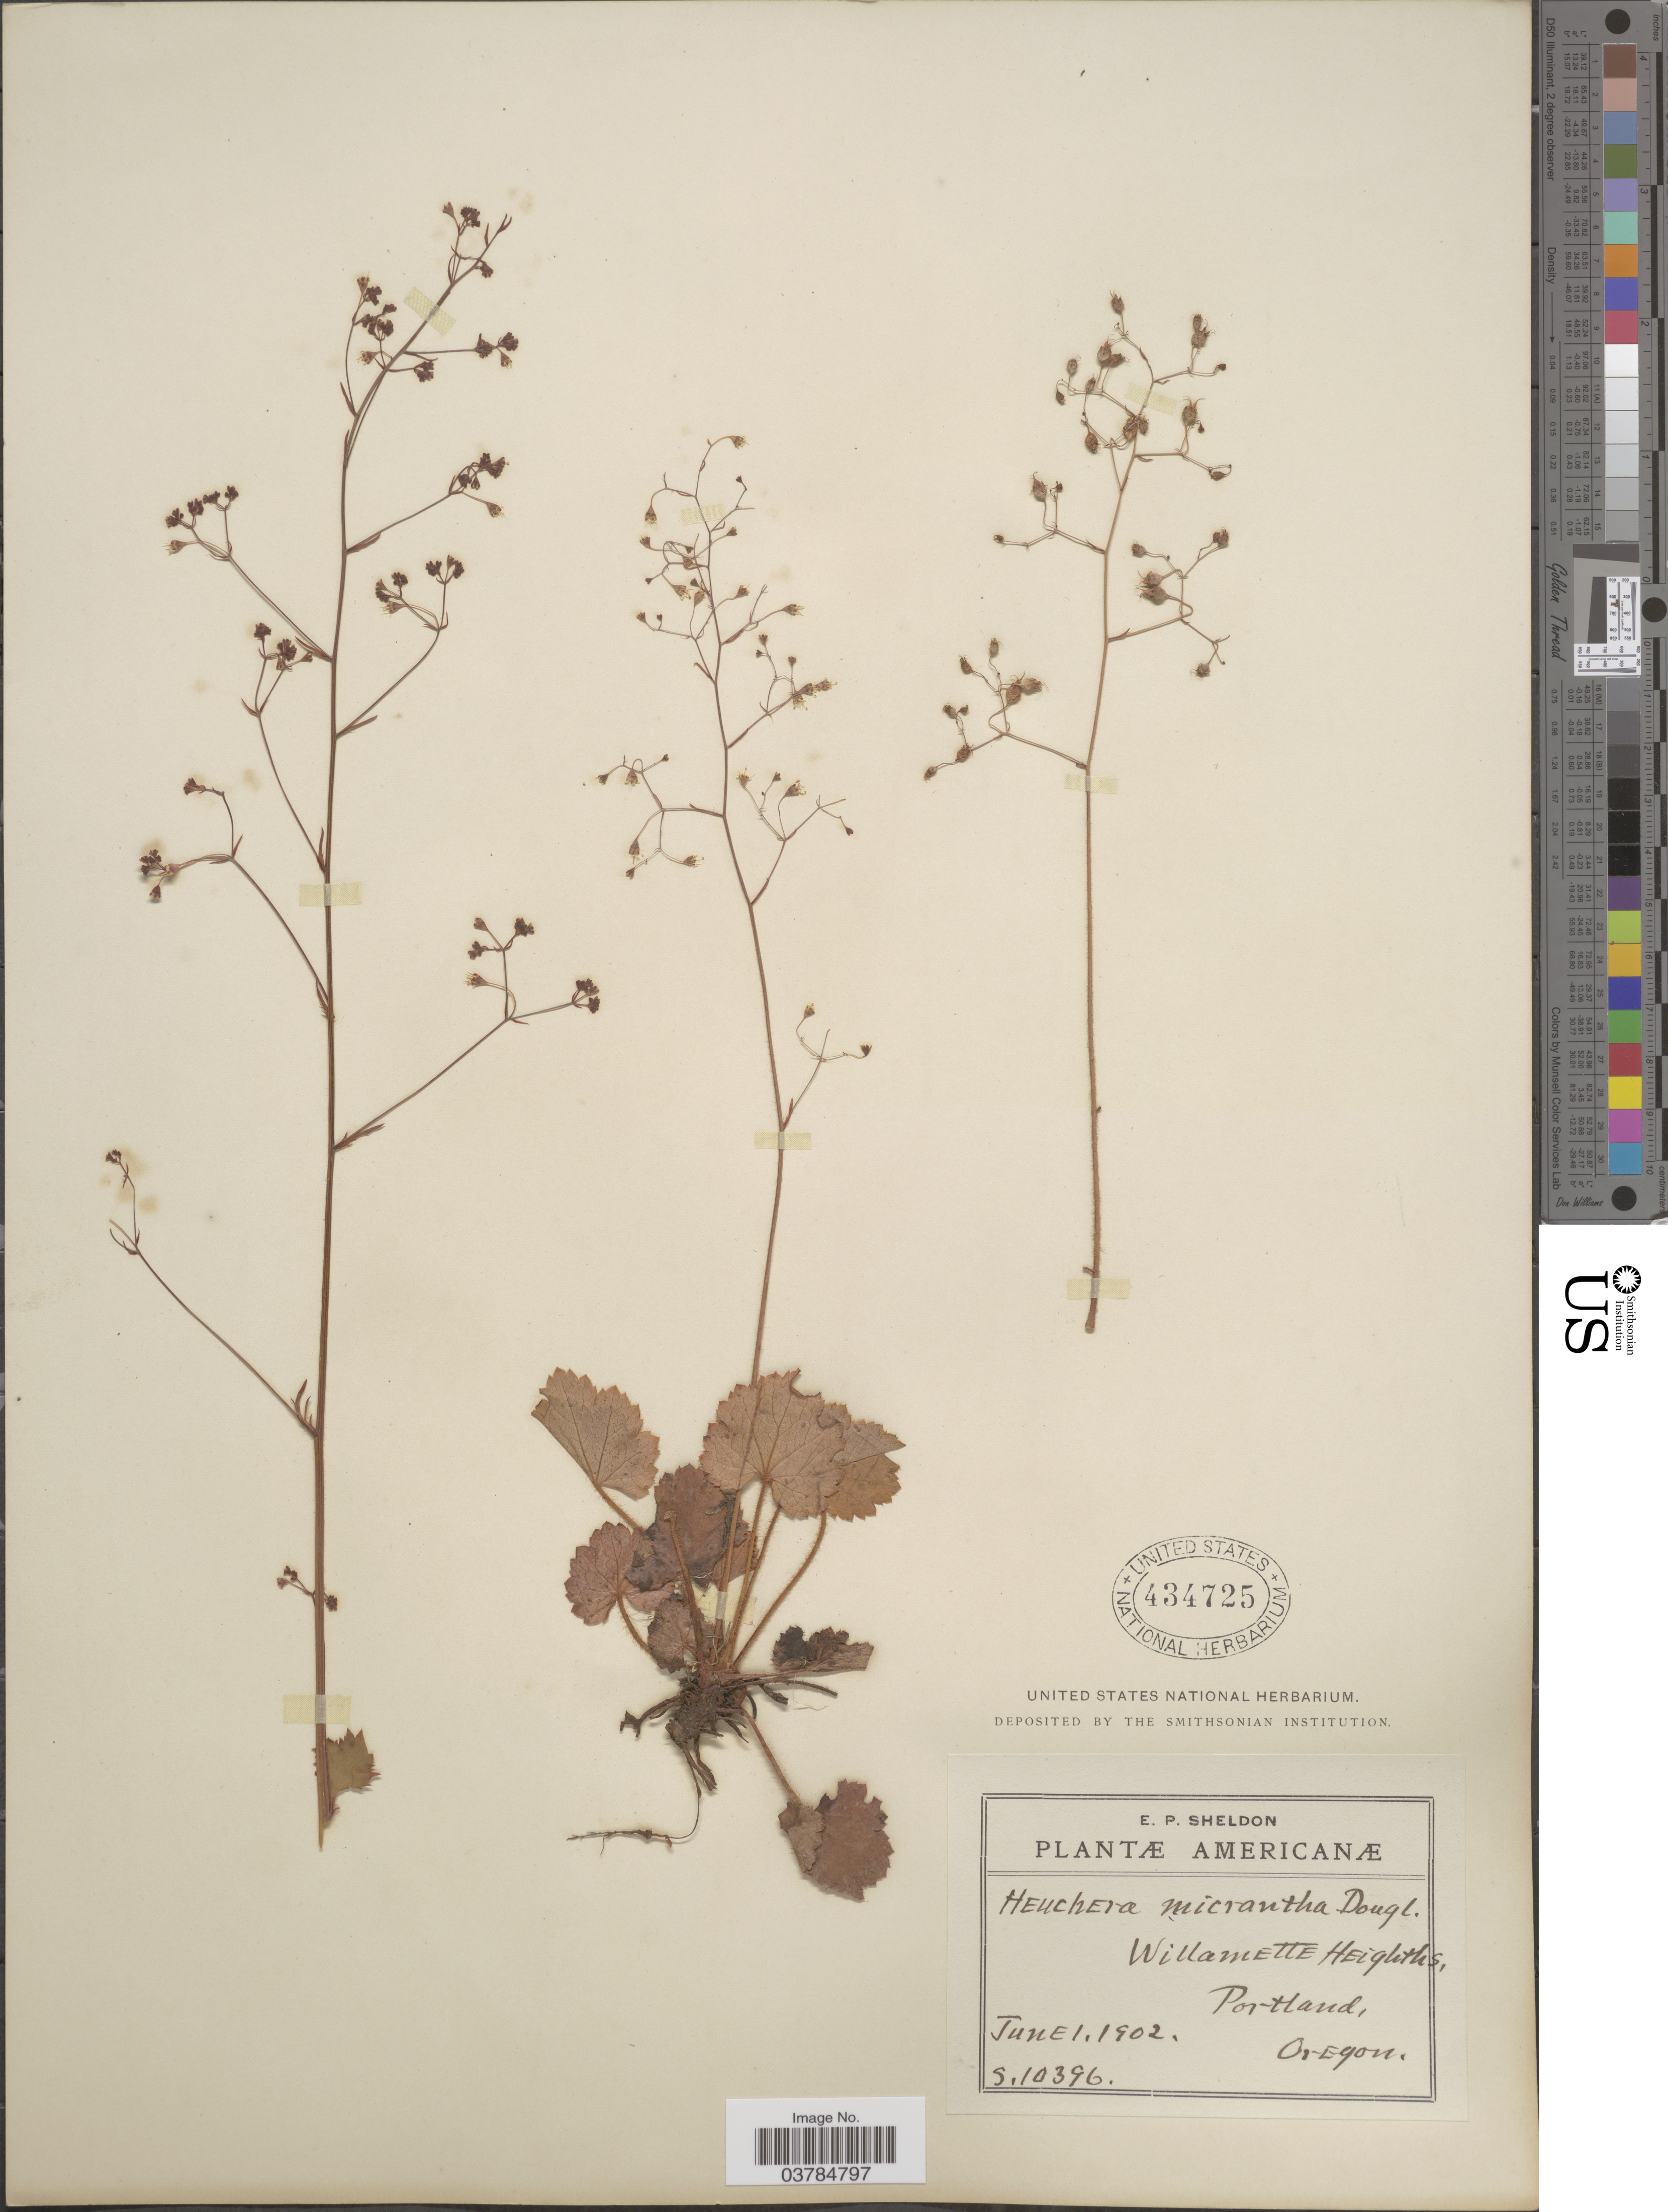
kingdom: Plantae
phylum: Tracheophyta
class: Magnoliopsida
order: Saxifragales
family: Saxifragaceae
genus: Heuchera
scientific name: Heuchera micrantha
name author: Douglas ex Lindl.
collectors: E. P. Sheldon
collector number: S.10396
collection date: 1902-06-01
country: United States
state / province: Oregon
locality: Willamette Heights, Portland.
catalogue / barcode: US 434725